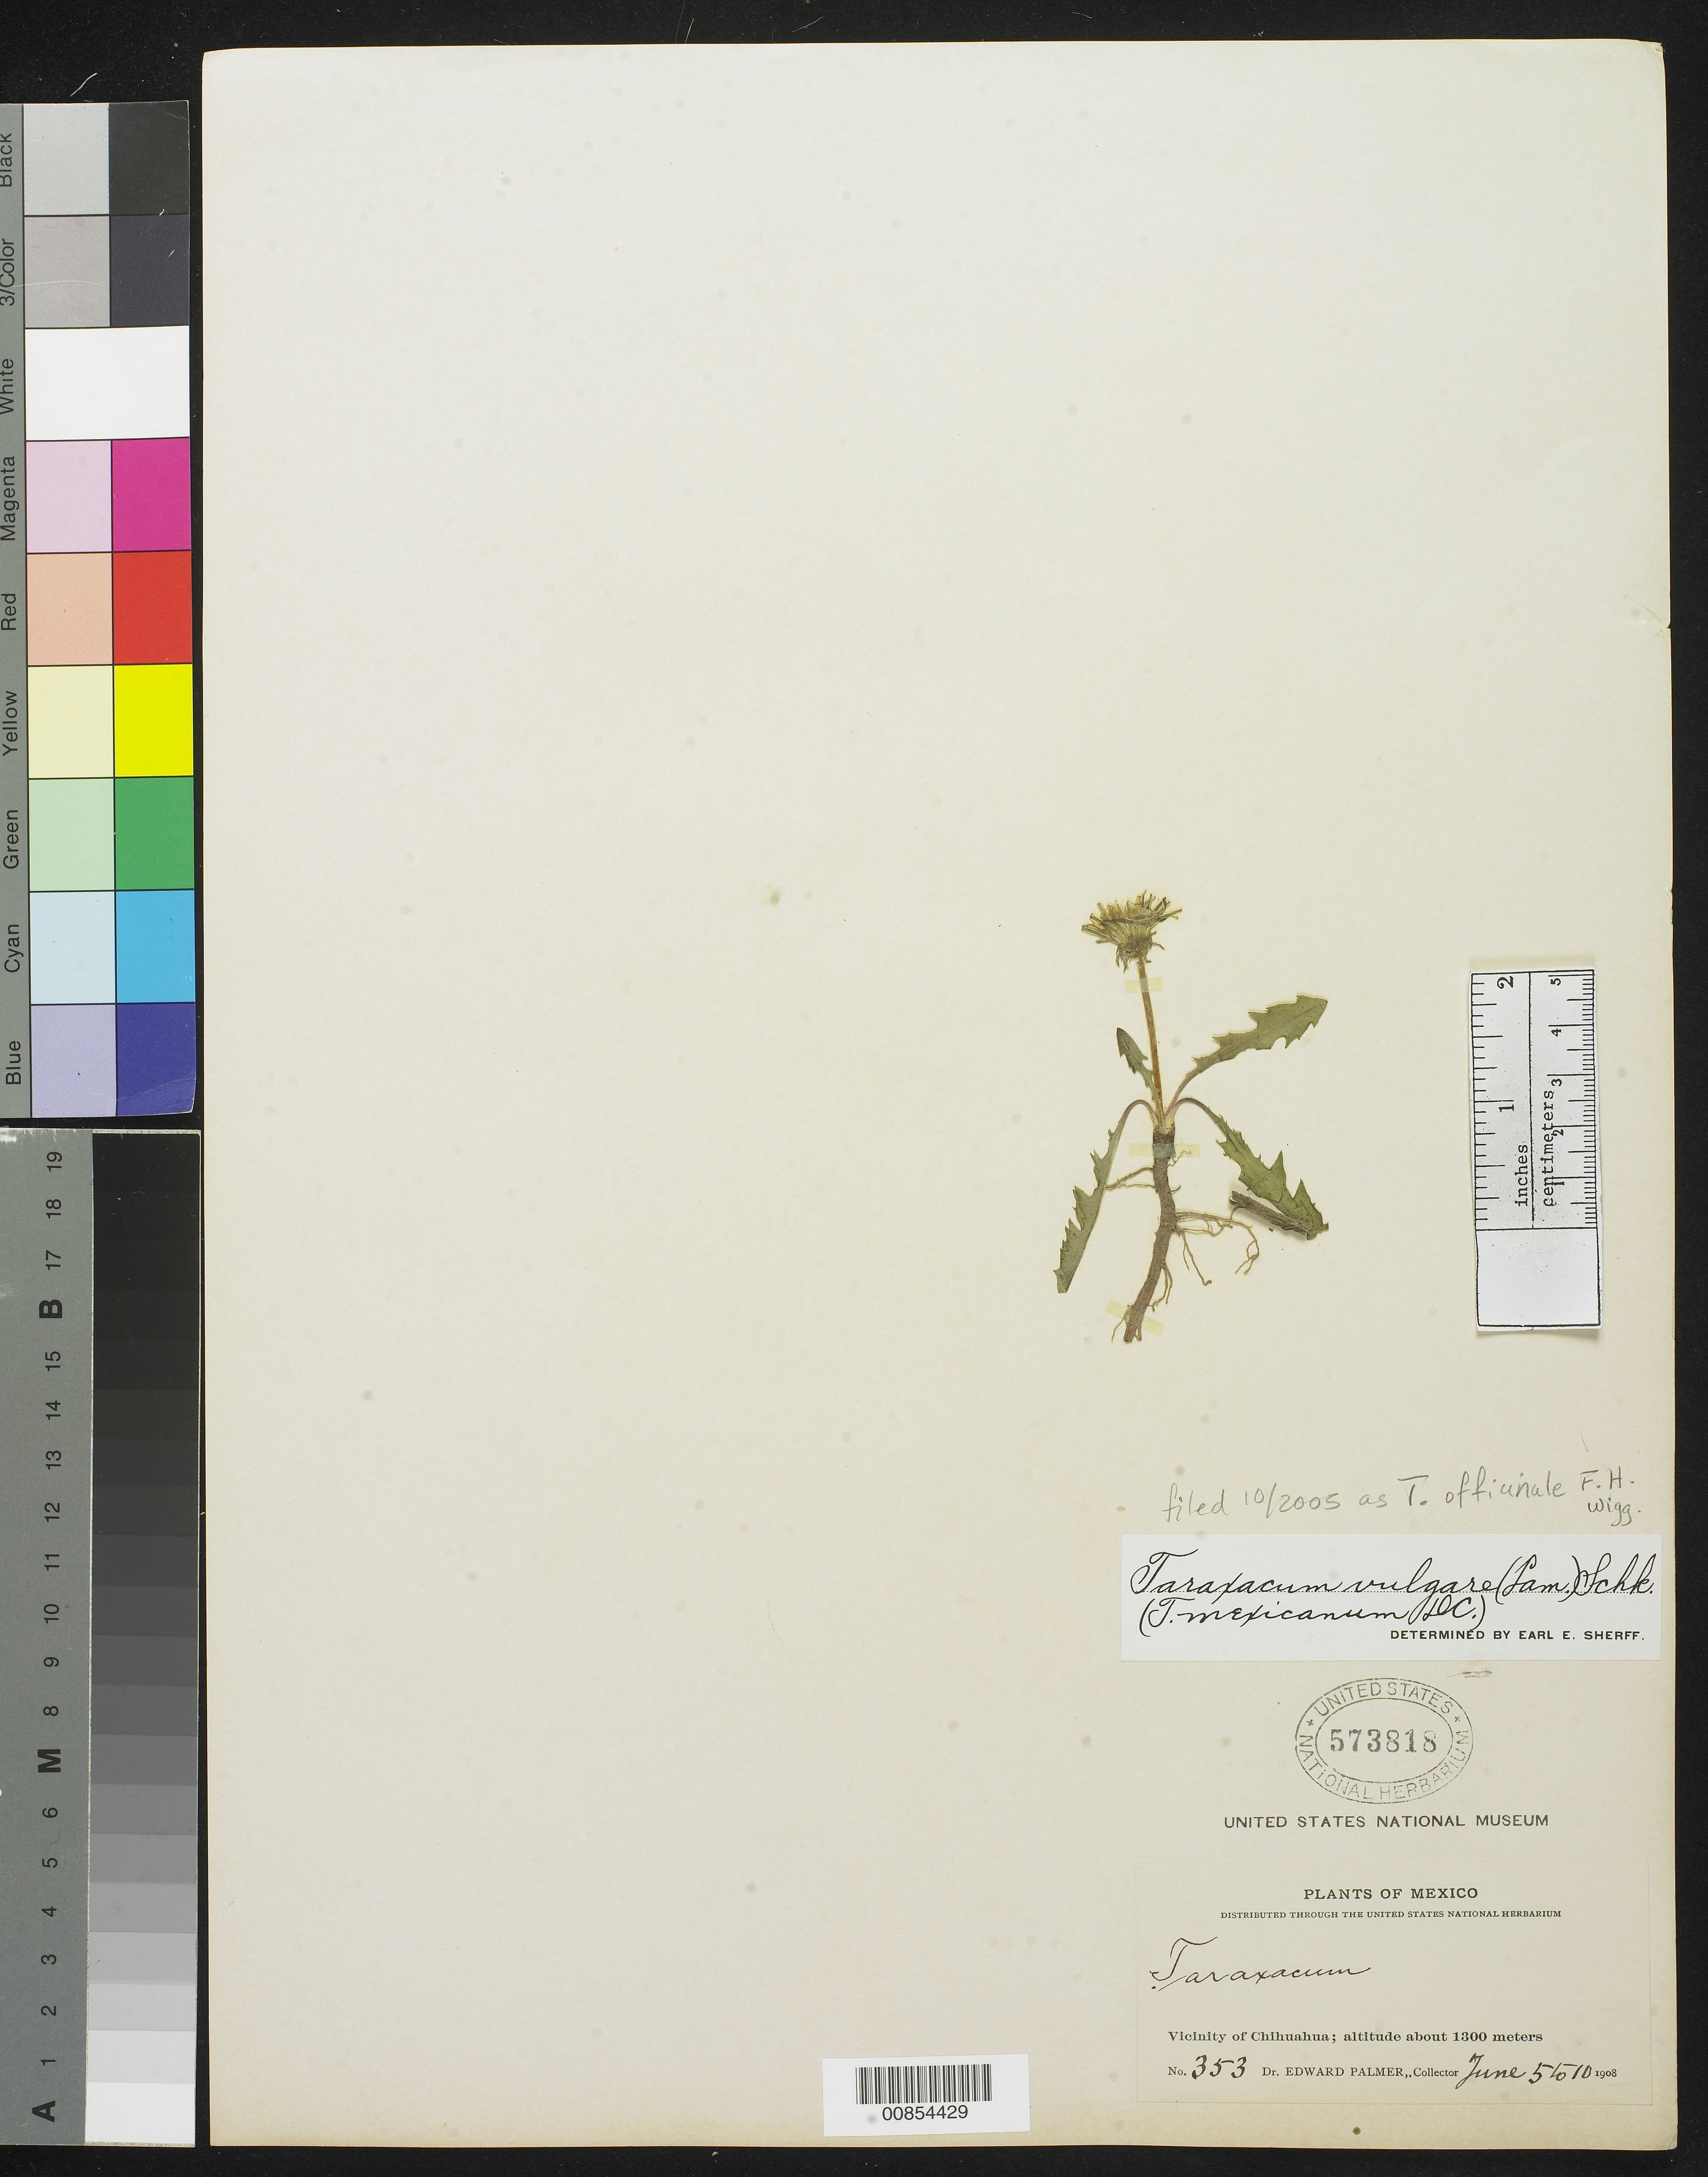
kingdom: Plantae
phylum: Tracheophyta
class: Magnoliopsida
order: Asterales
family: Asteraceae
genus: Taraxacum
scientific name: Taraxacum officinale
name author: G.H. Weber ex F.H. Wigg.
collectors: E. Palmer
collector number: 353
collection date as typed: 05 Jun 1908 to 10 Jun 1908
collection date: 1908-06-05/1908-06-10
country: Mexico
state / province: Chihuahua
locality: Vicinity of Chihuahua.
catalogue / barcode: US 573818